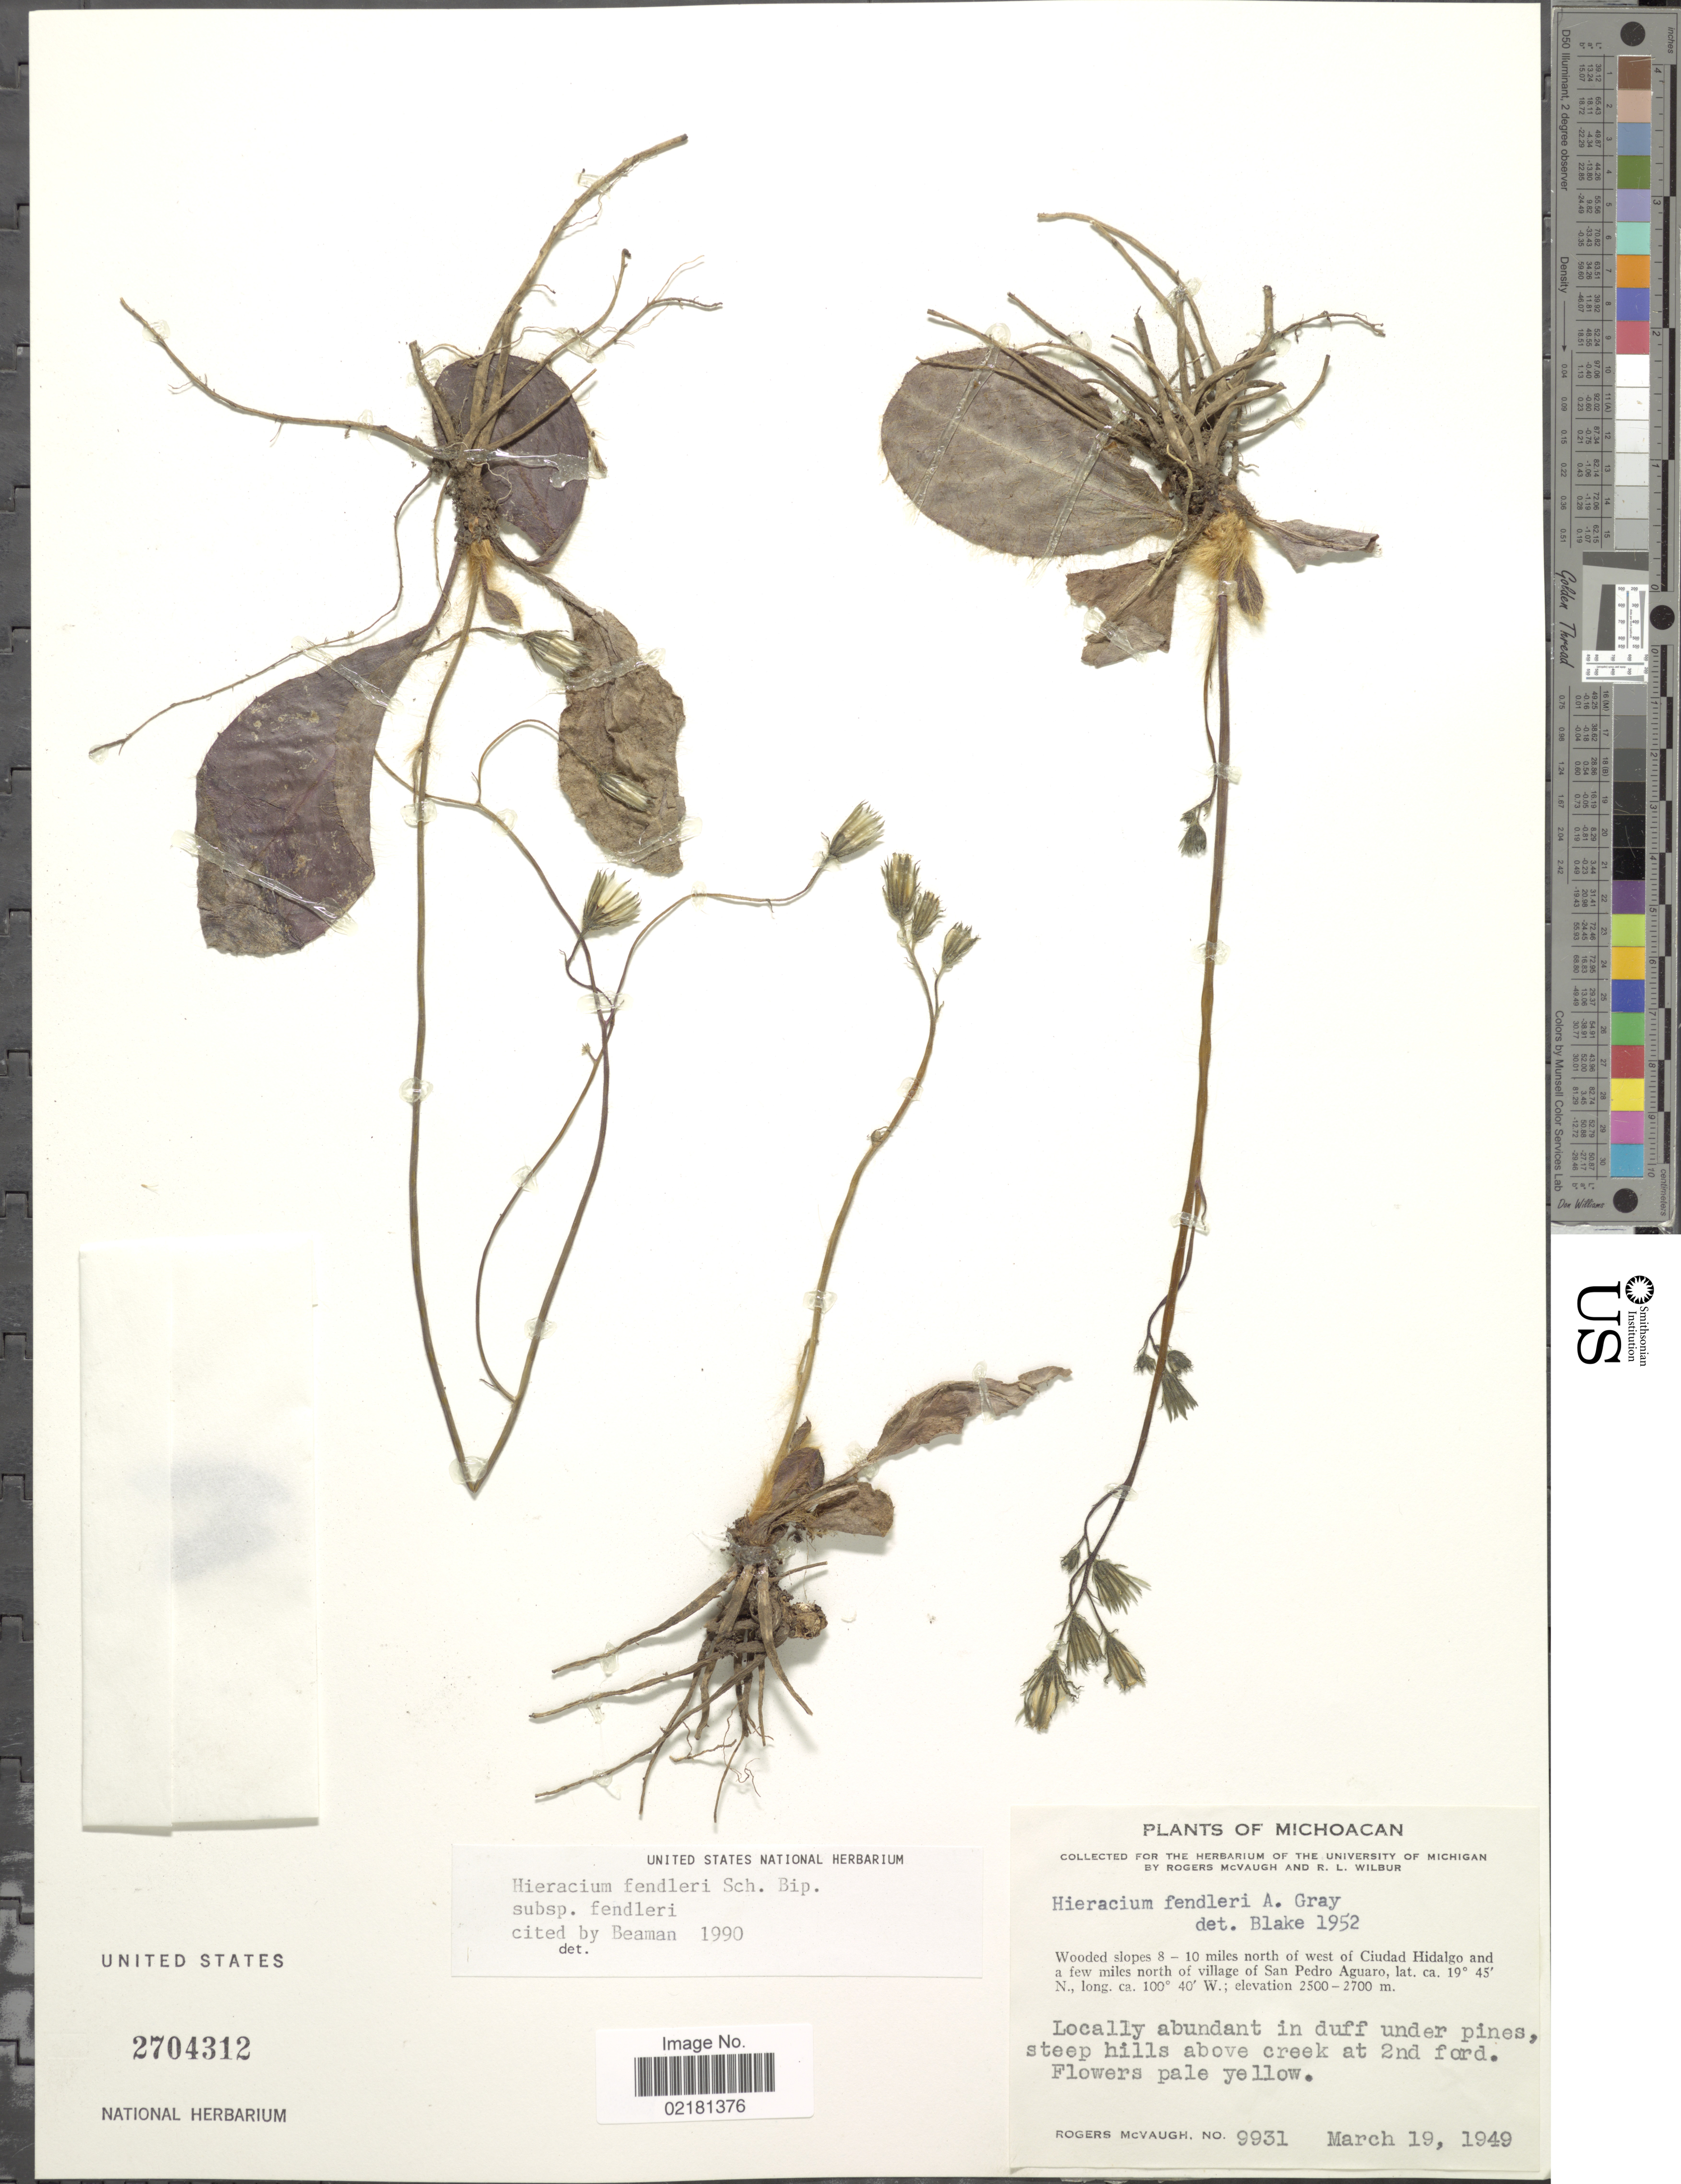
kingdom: Plantae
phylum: Tracheophyta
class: Magnoliopsida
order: Asterales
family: Asteraceae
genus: Hieracium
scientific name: Hieracium fendleri subsp. fendleri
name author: Sch. Bip.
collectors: R. McVaugh & R. L. Wilbur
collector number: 9931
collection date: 1949-03-19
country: Mexico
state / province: Michoacán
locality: Wooded slopes 8-10 miles north of west of Ciudad Hidalgo and a few miles north of village of San Pedro Aguaro, steep hills above creek at 2nd ford.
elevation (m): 2500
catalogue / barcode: US 2704312